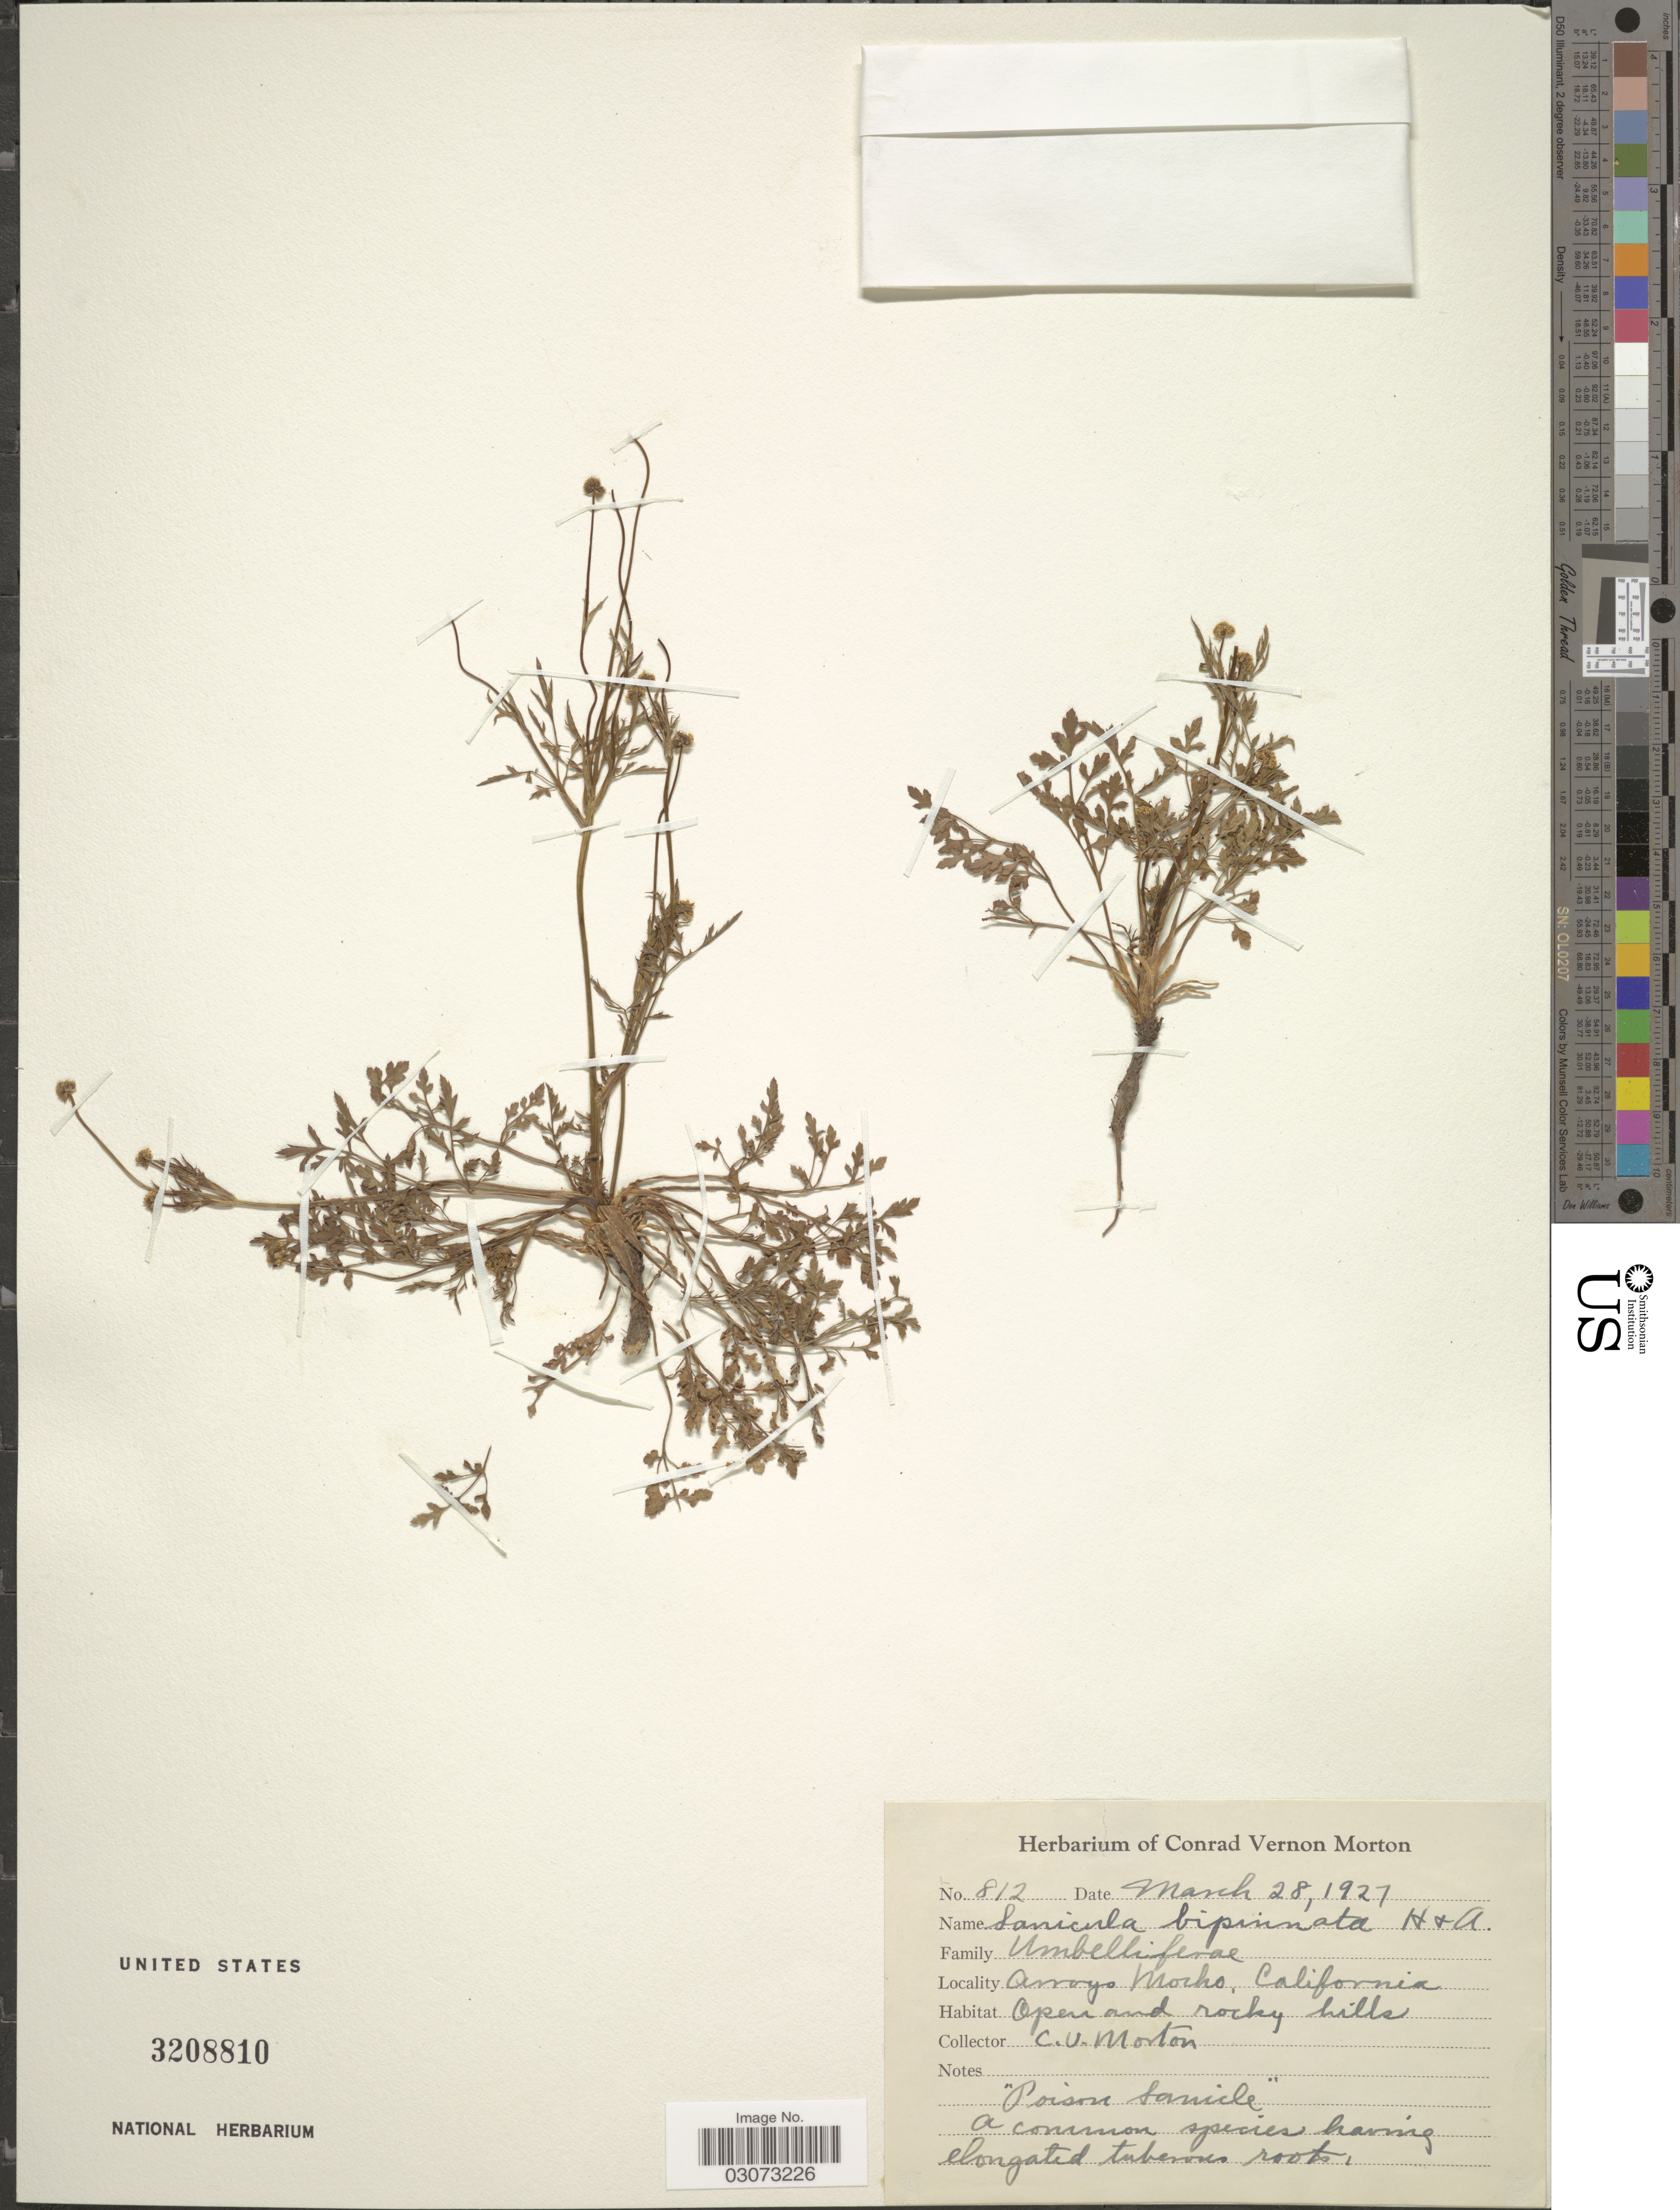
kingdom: Plantae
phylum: Tracheophyta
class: Magnoliopsida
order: Apiales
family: Apiaceae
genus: Sanicula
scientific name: Sanicula bipinnata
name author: Hook. & Arn.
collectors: C. V. Morton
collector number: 812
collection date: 1927-03-28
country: United States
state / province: California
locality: Arroyo Mocho.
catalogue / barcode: US 3208810